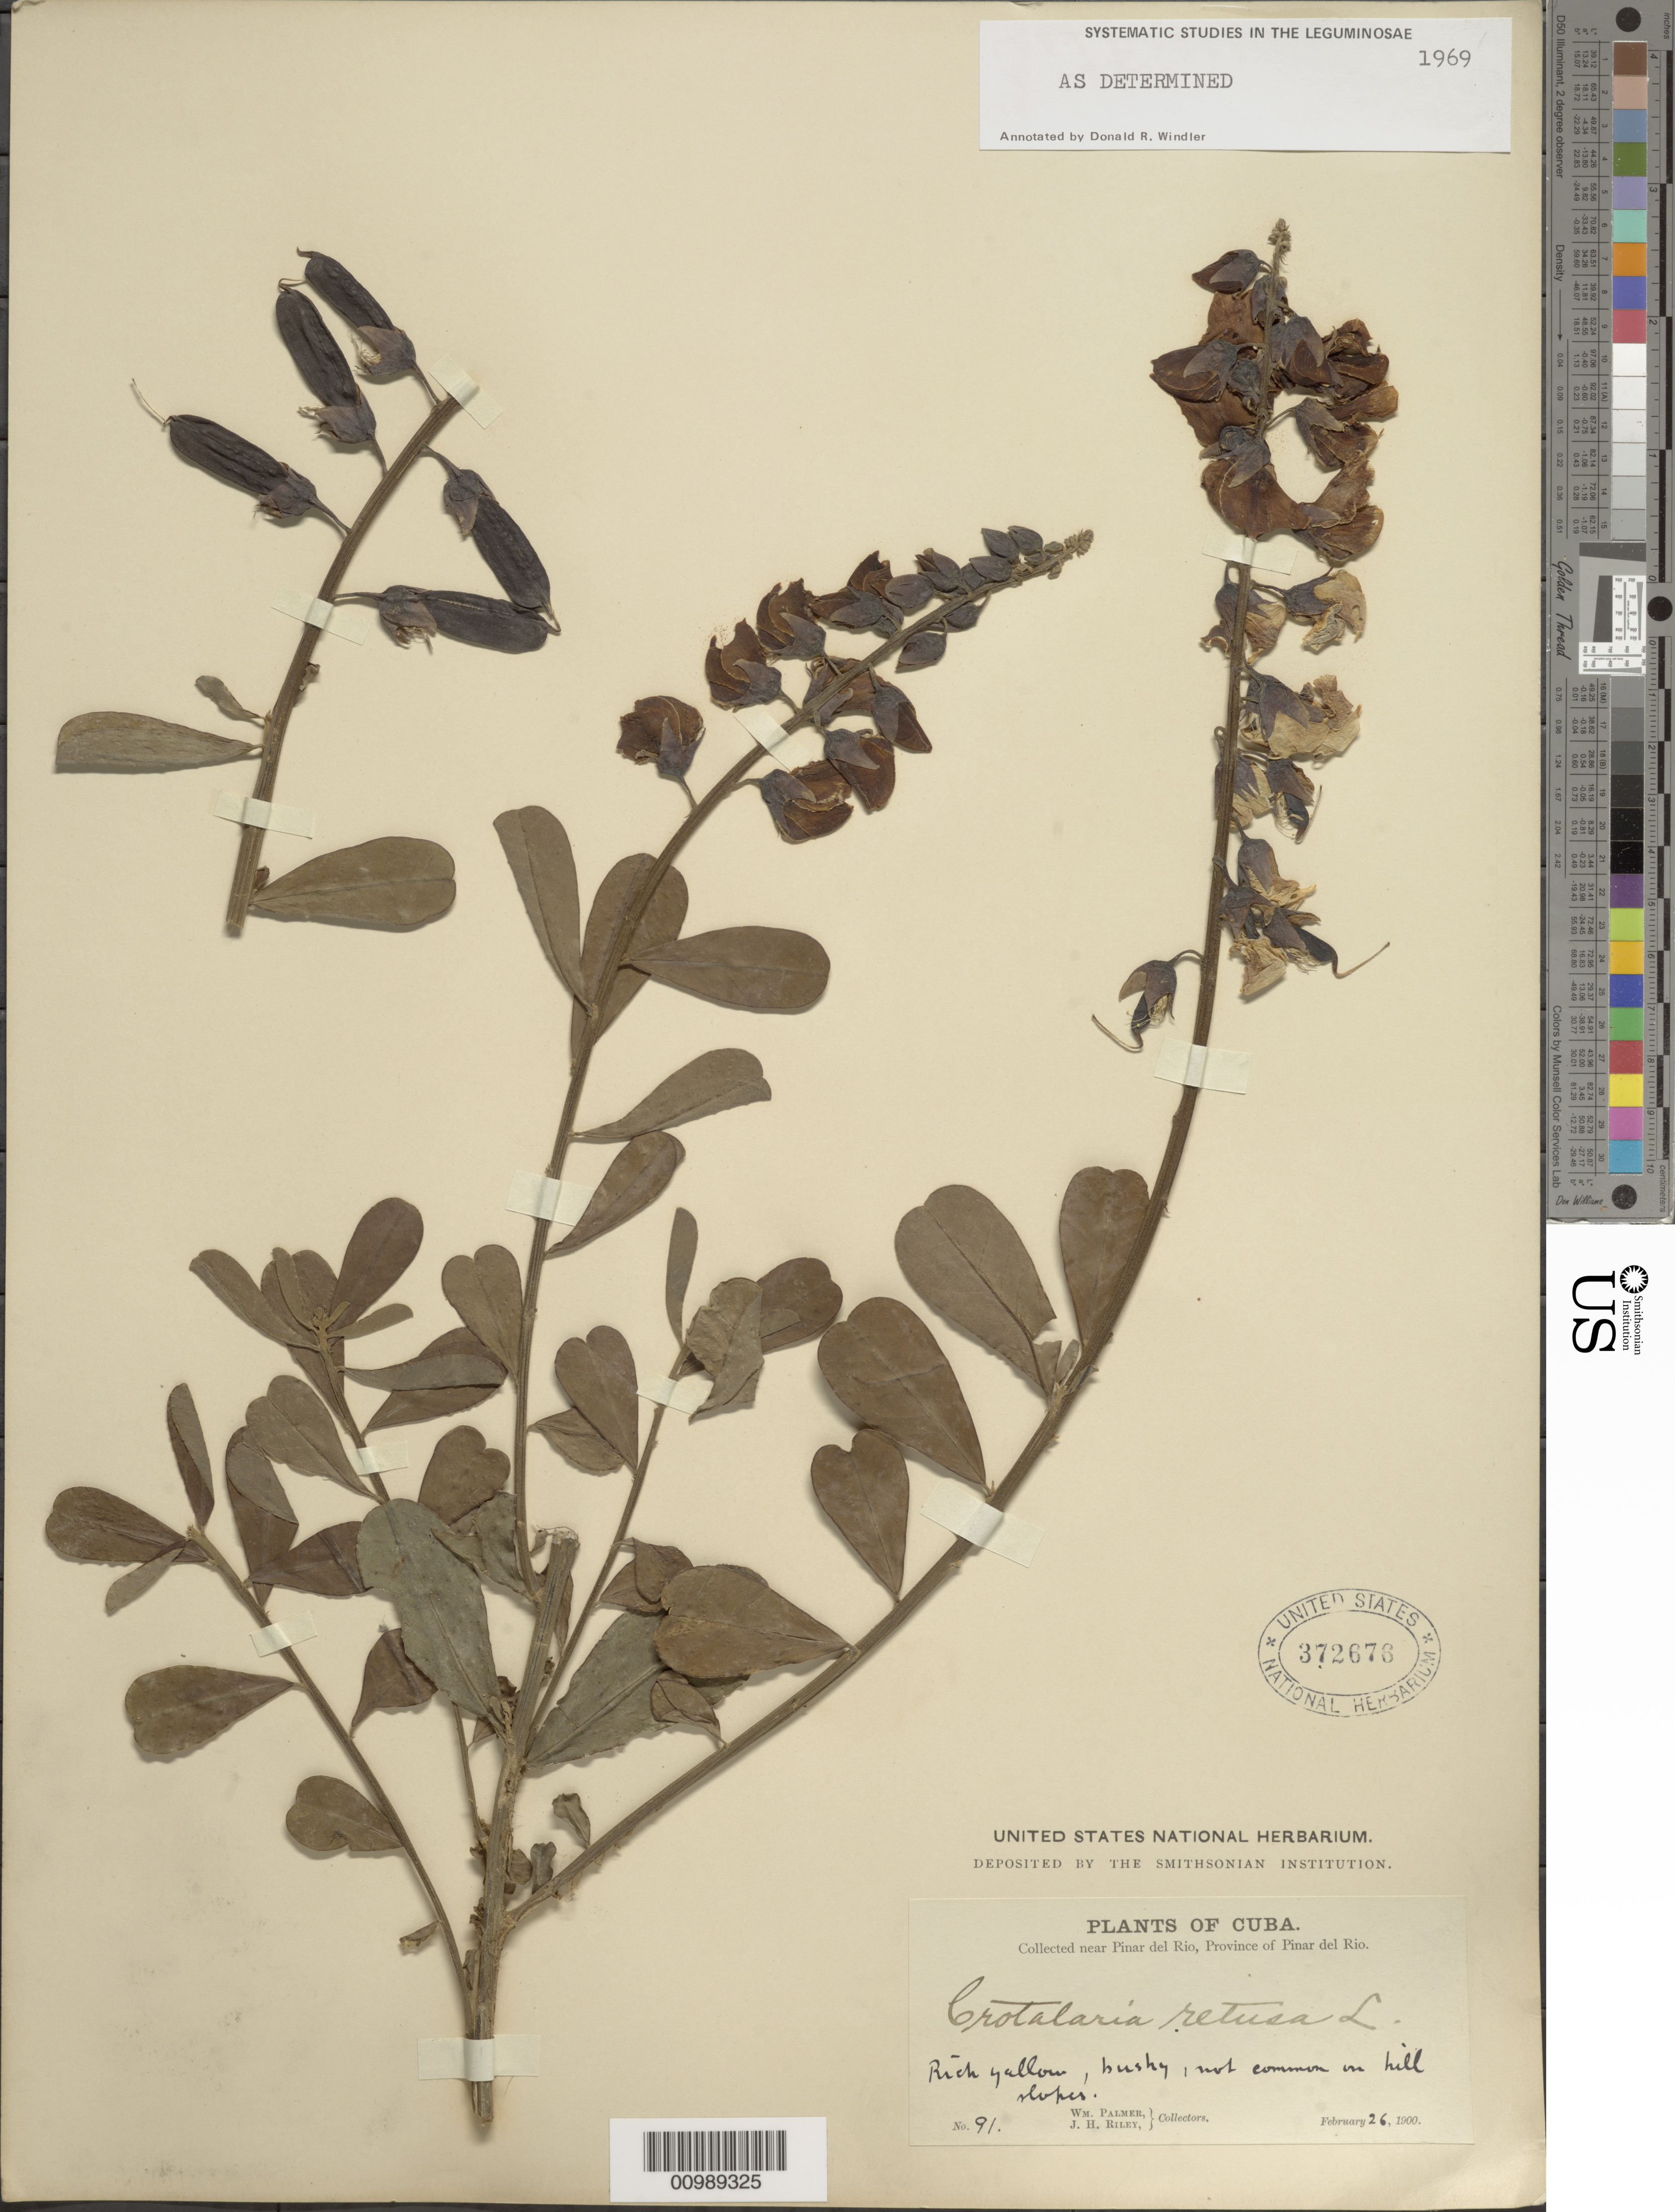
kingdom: Plantae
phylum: Tracheophyta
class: Magnoliopsida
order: Fabales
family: Fabaceae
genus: Crotalaria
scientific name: Crotalaria retusa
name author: L.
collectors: W. Palmer & J. H. Riley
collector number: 91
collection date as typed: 26 Feb 1900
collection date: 1900-02-26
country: Cuba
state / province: Pinar del Rio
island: Cuba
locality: Pinar del Rio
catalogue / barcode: US 372676